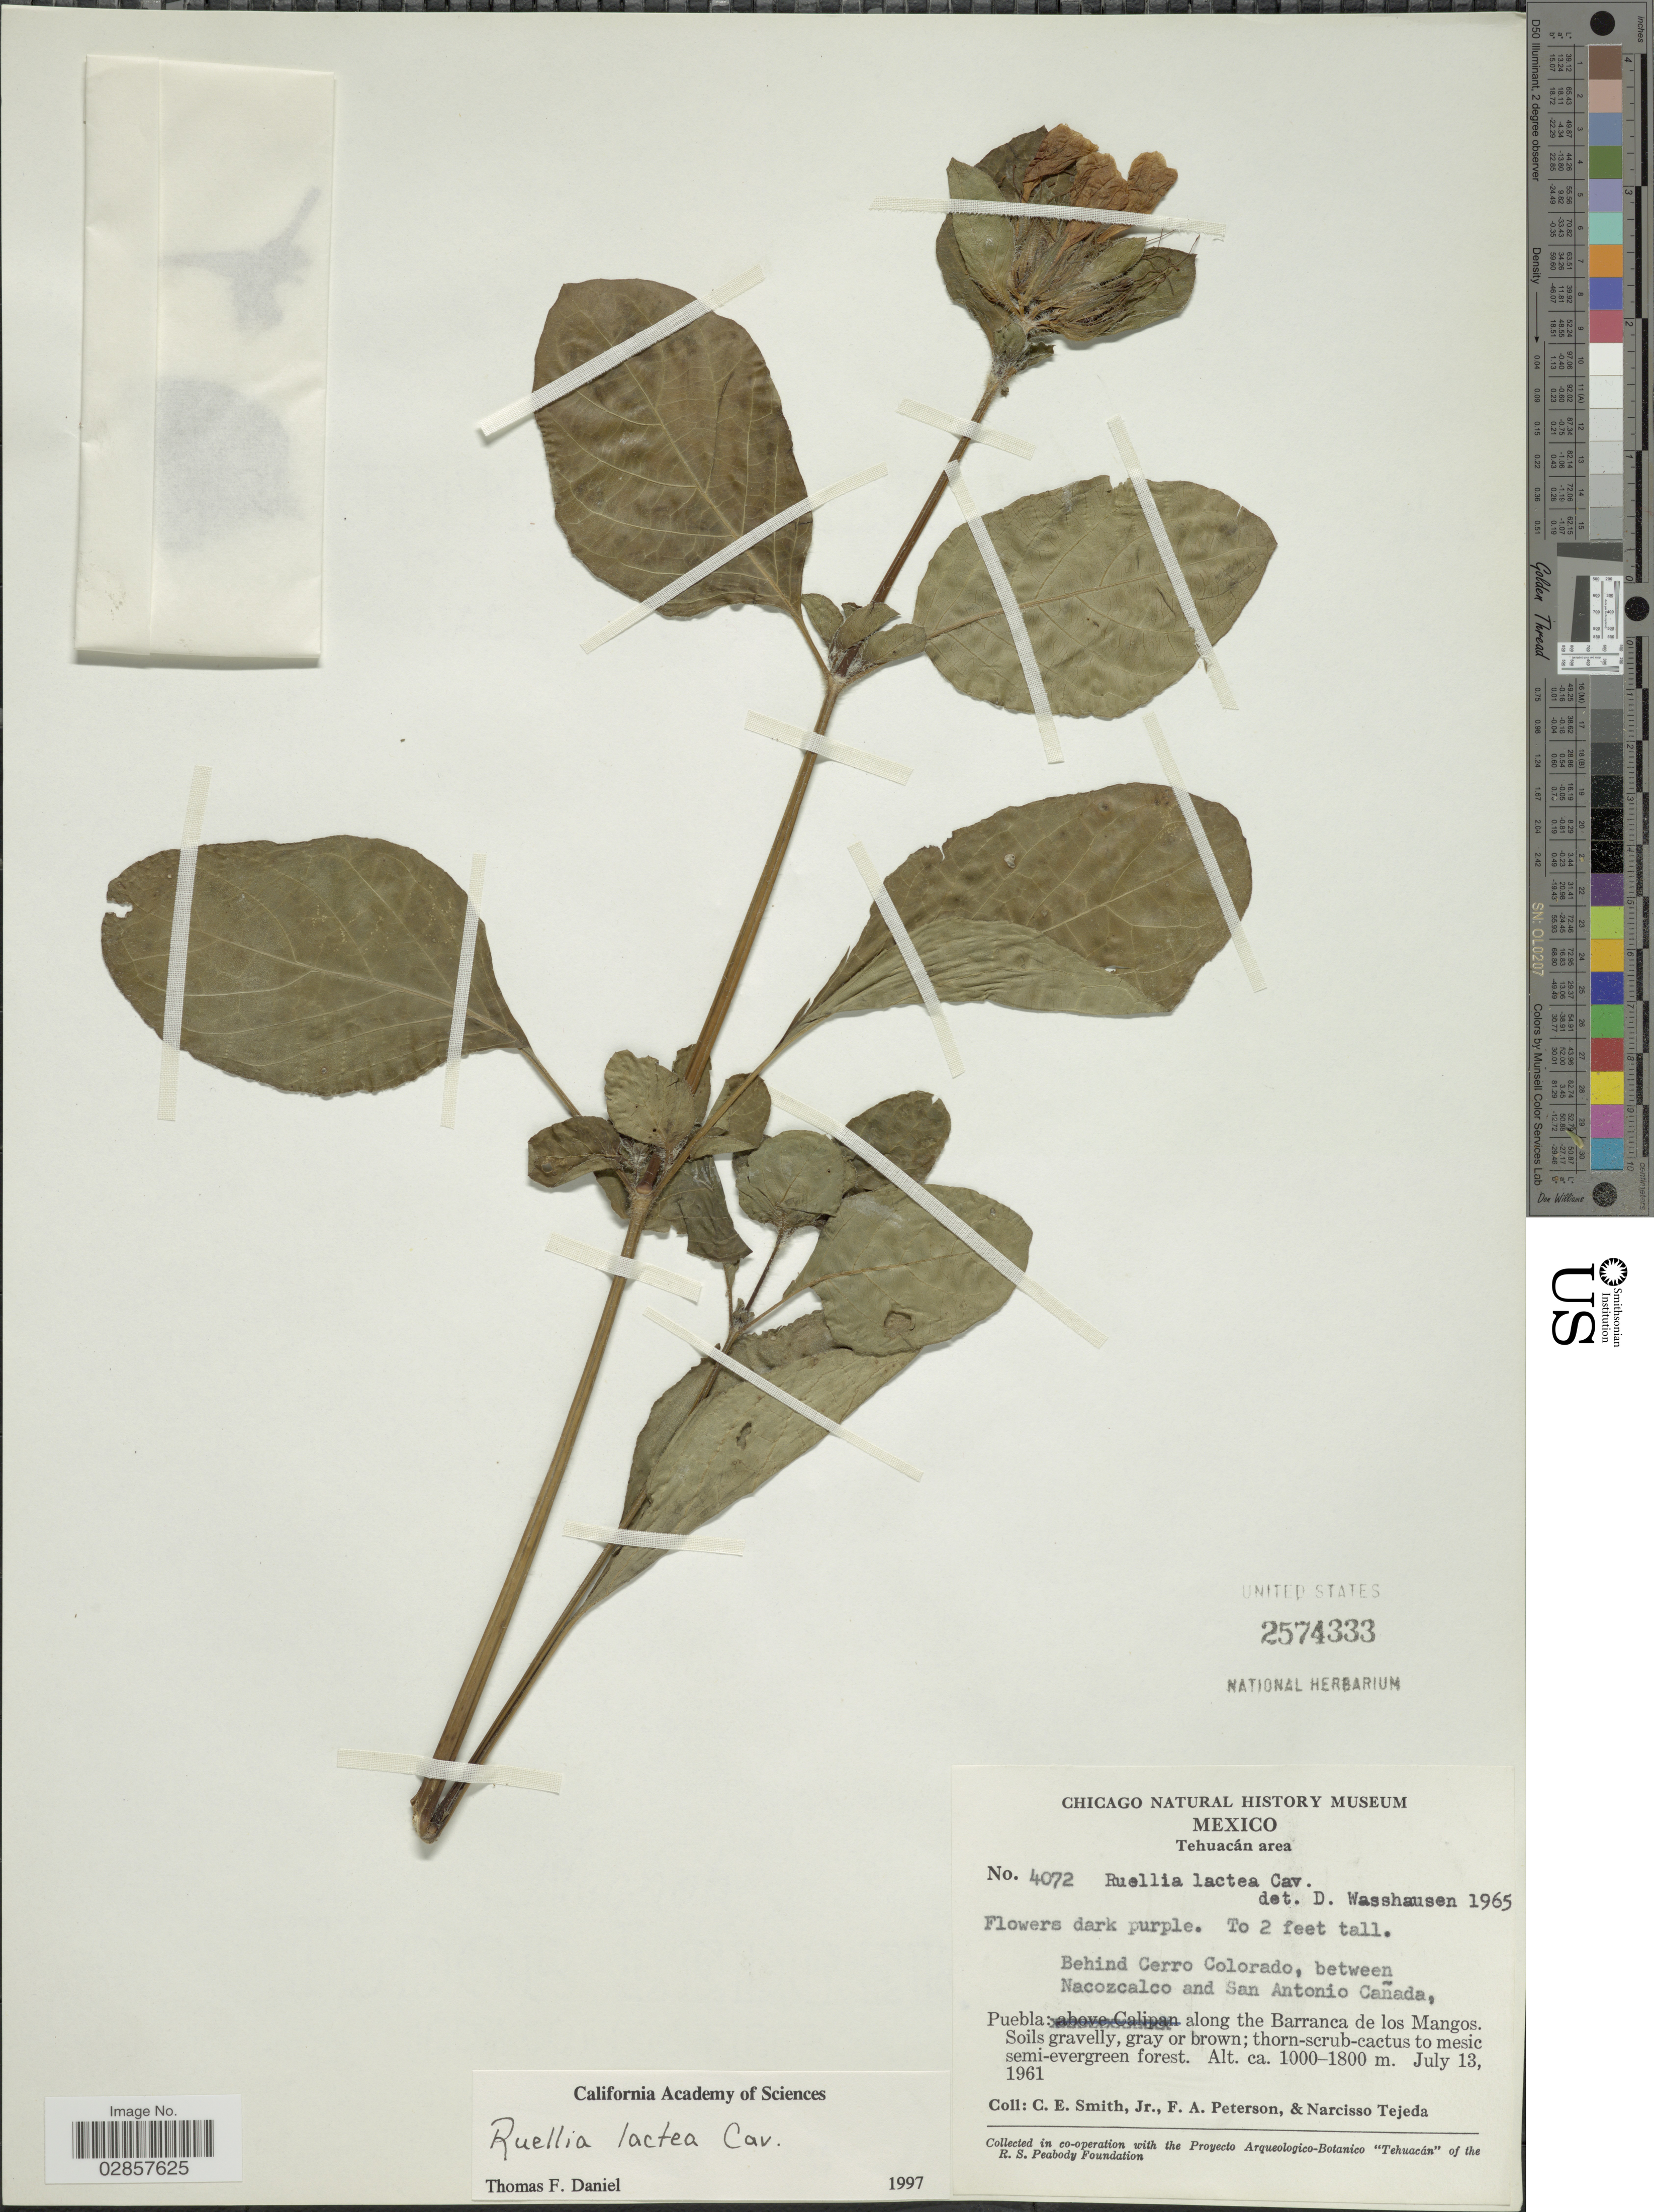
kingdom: Plantae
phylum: Tracheophyta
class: Magnoliopsida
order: Lamiales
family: Acanthaceae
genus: Ruellia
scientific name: Ruellia lactea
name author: Cav.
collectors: C. E. Smith Jr., F. A. Peterson & N. Tejeda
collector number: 4072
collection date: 1961-07-13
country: Mexico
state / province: Puebla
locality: Tehuacán area, Behind Cerro Colorado, between Nacozcalco and San Antonio Cañada, along the Barranca de los Mangos.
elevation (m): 1000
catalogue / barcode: US 2574333